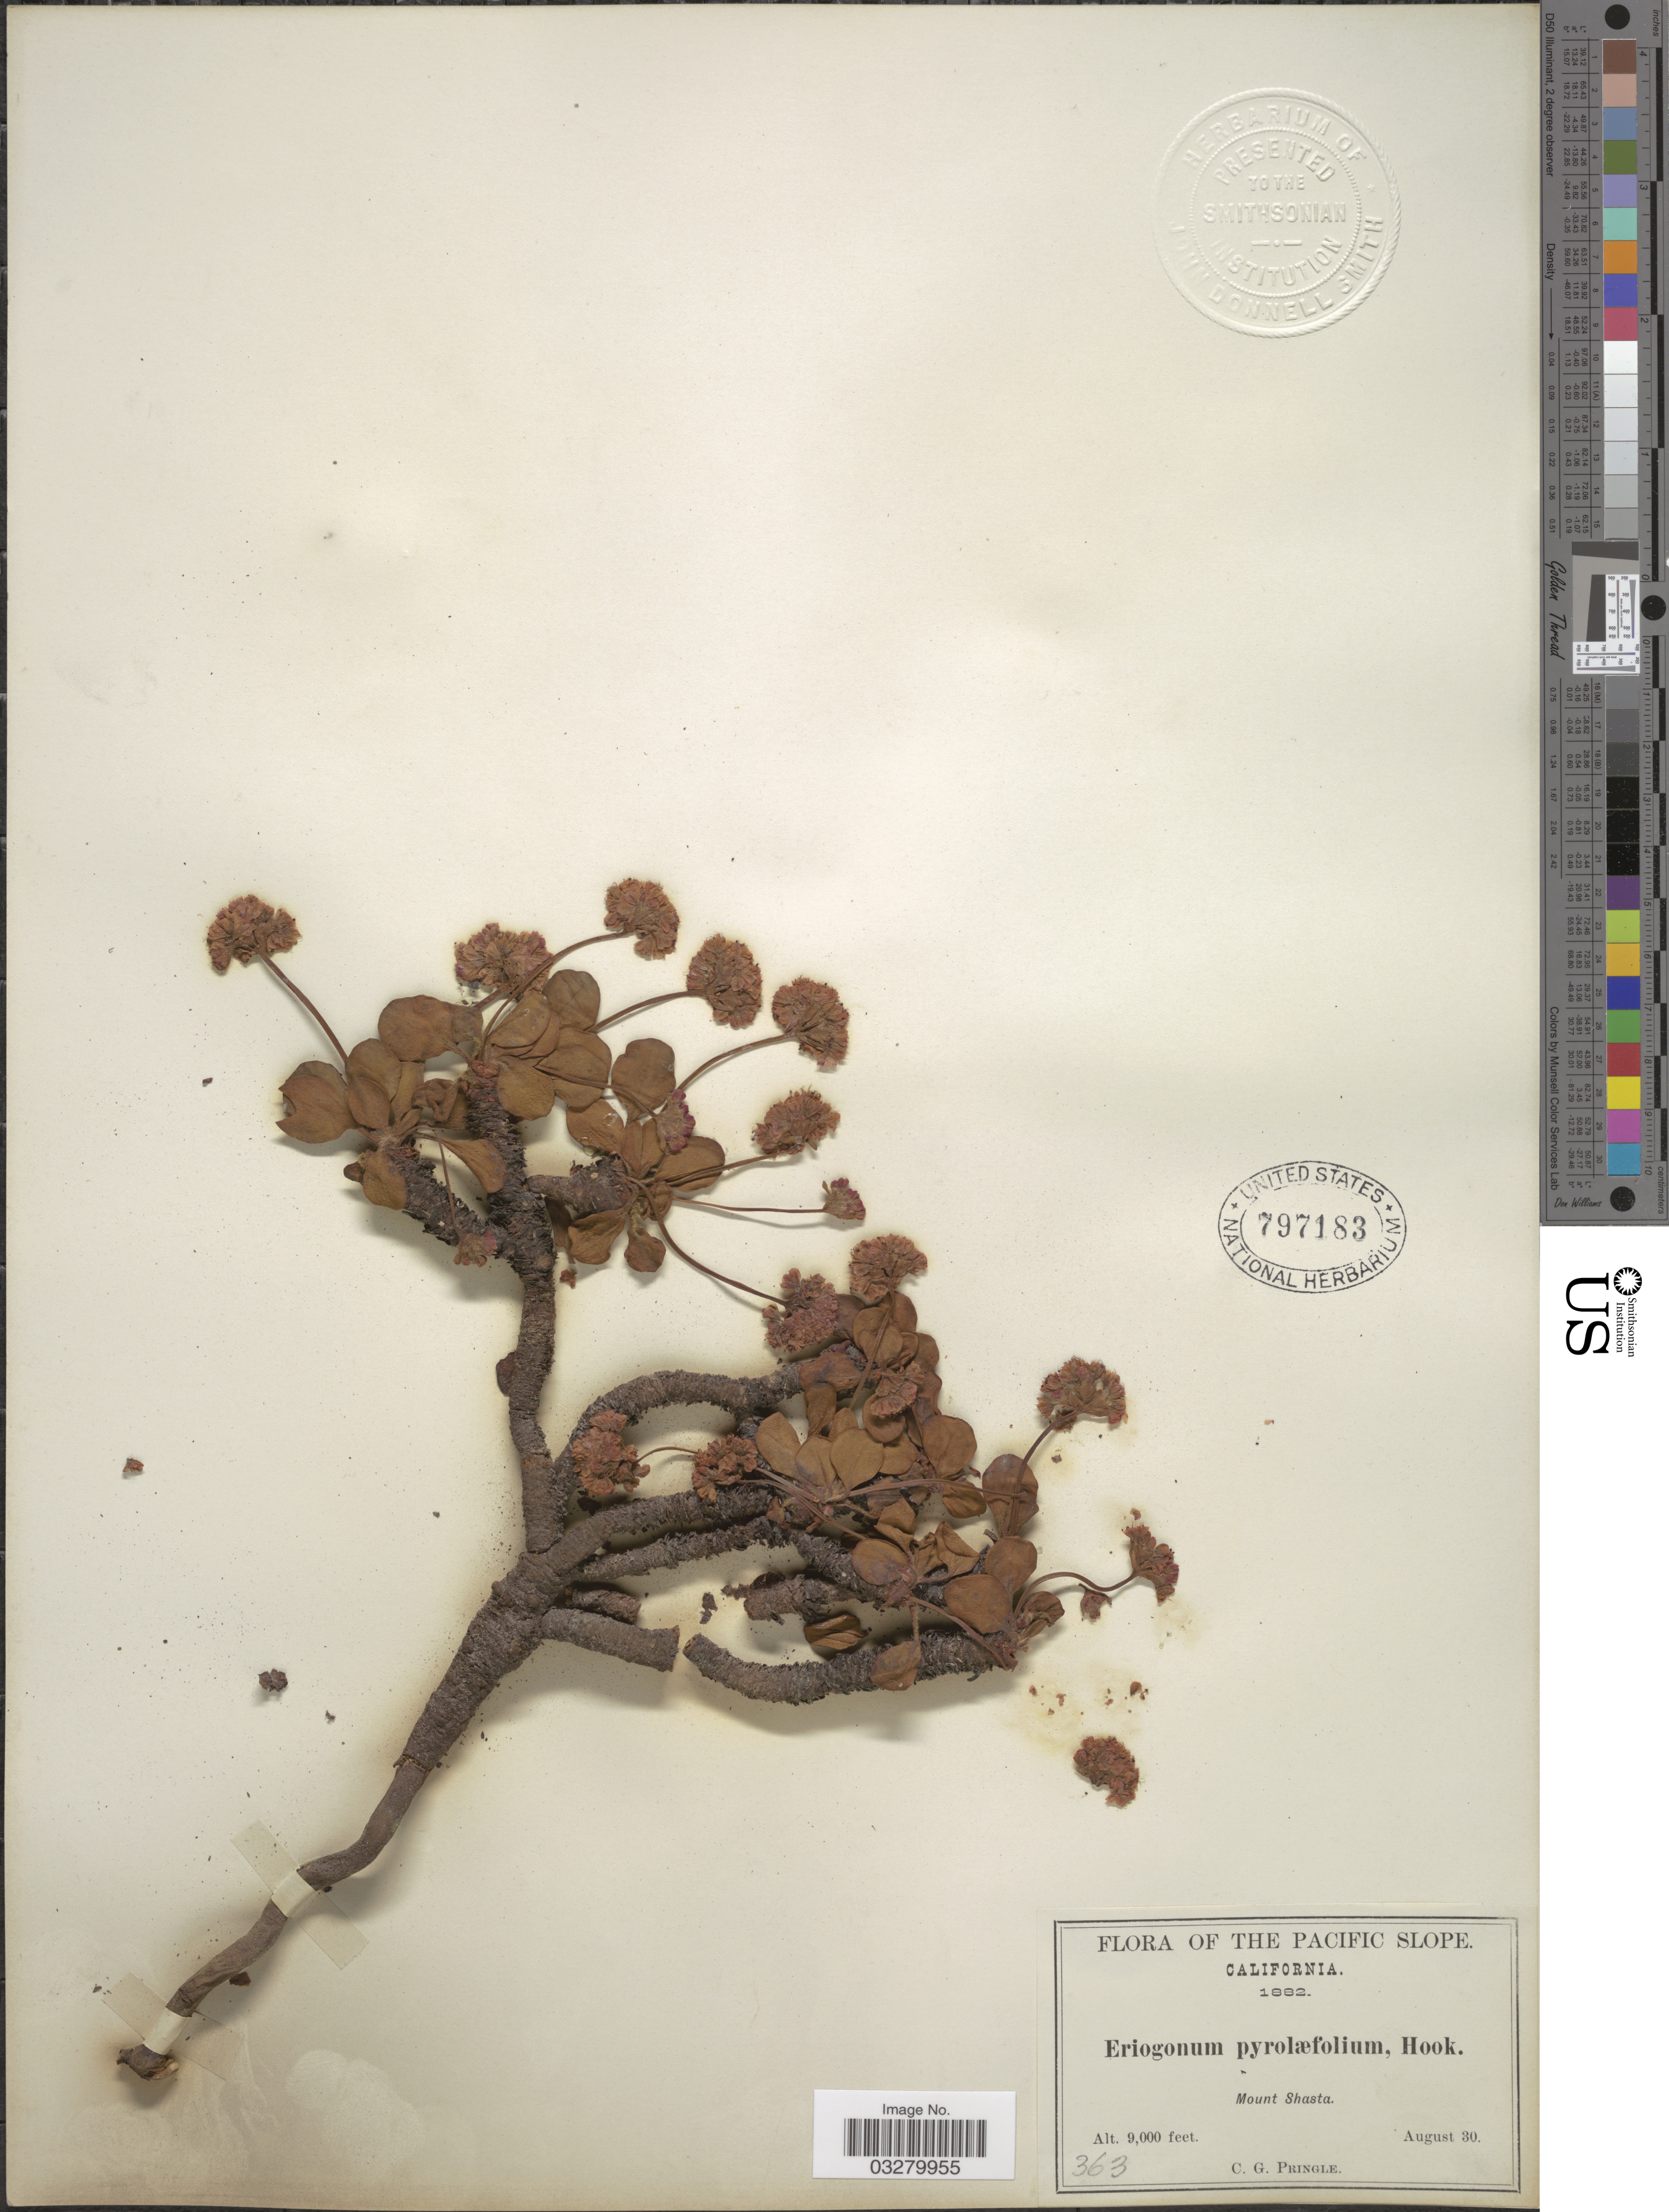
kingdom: Plantae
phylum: Tracheophyta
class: Magnoliopsida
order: Caryophyllales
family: Polygonaceae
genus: Eriogonum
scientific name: Eriogonum pyrolifolium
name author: Hook.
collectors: C. G. Pringle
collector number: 363?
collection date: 1882-08-30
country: United States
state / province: California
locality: The Pacific Slope. Mount Shasta.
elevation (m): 2743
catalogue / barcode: US 797183